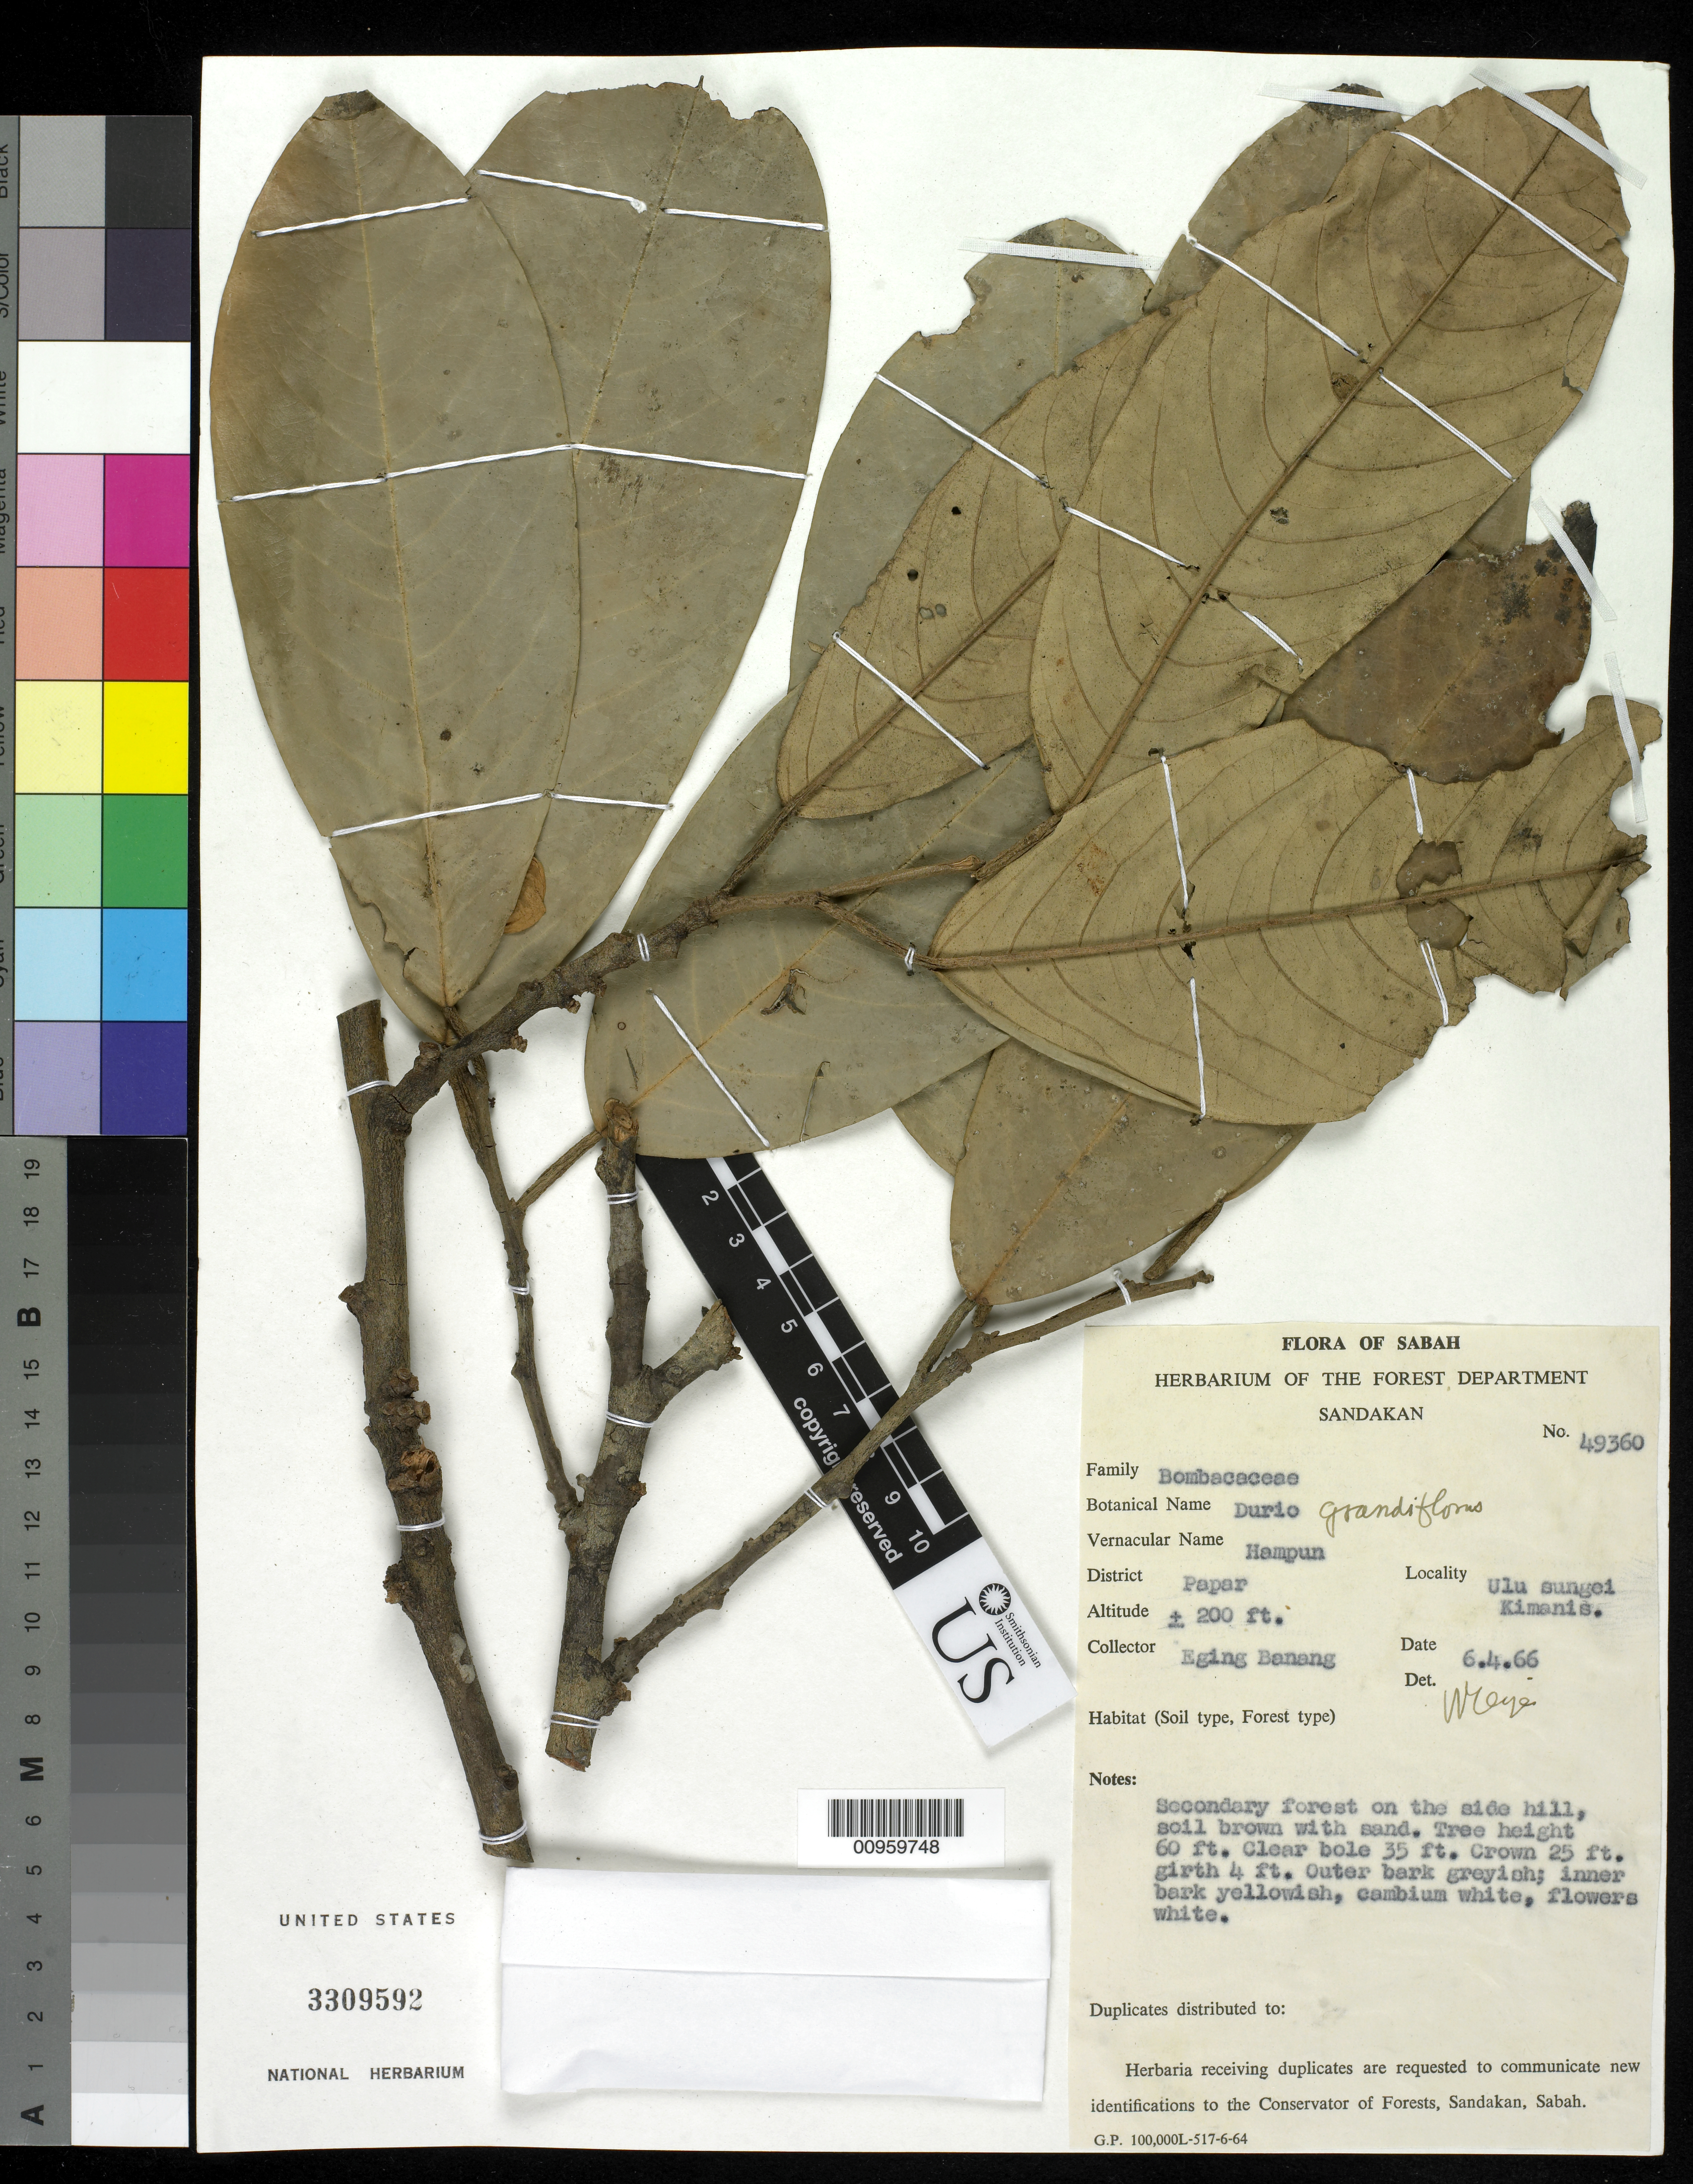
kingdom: Plantae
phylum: Tracheophyta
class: Magnoliopsida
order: Malvales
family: Malvaceae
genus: Boschia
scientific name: Boschia grandiflora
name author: Mast.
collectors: E. Banang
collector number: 49360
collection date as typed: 06 Apr 1966 or 04 Jun 1966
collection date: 1966-04-06 or 1966-06-04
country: Malaysia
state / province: Sabah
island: Borneo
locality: Sandakan, Ulu sungei Kimanis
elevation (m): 61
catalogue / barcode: US 3309592